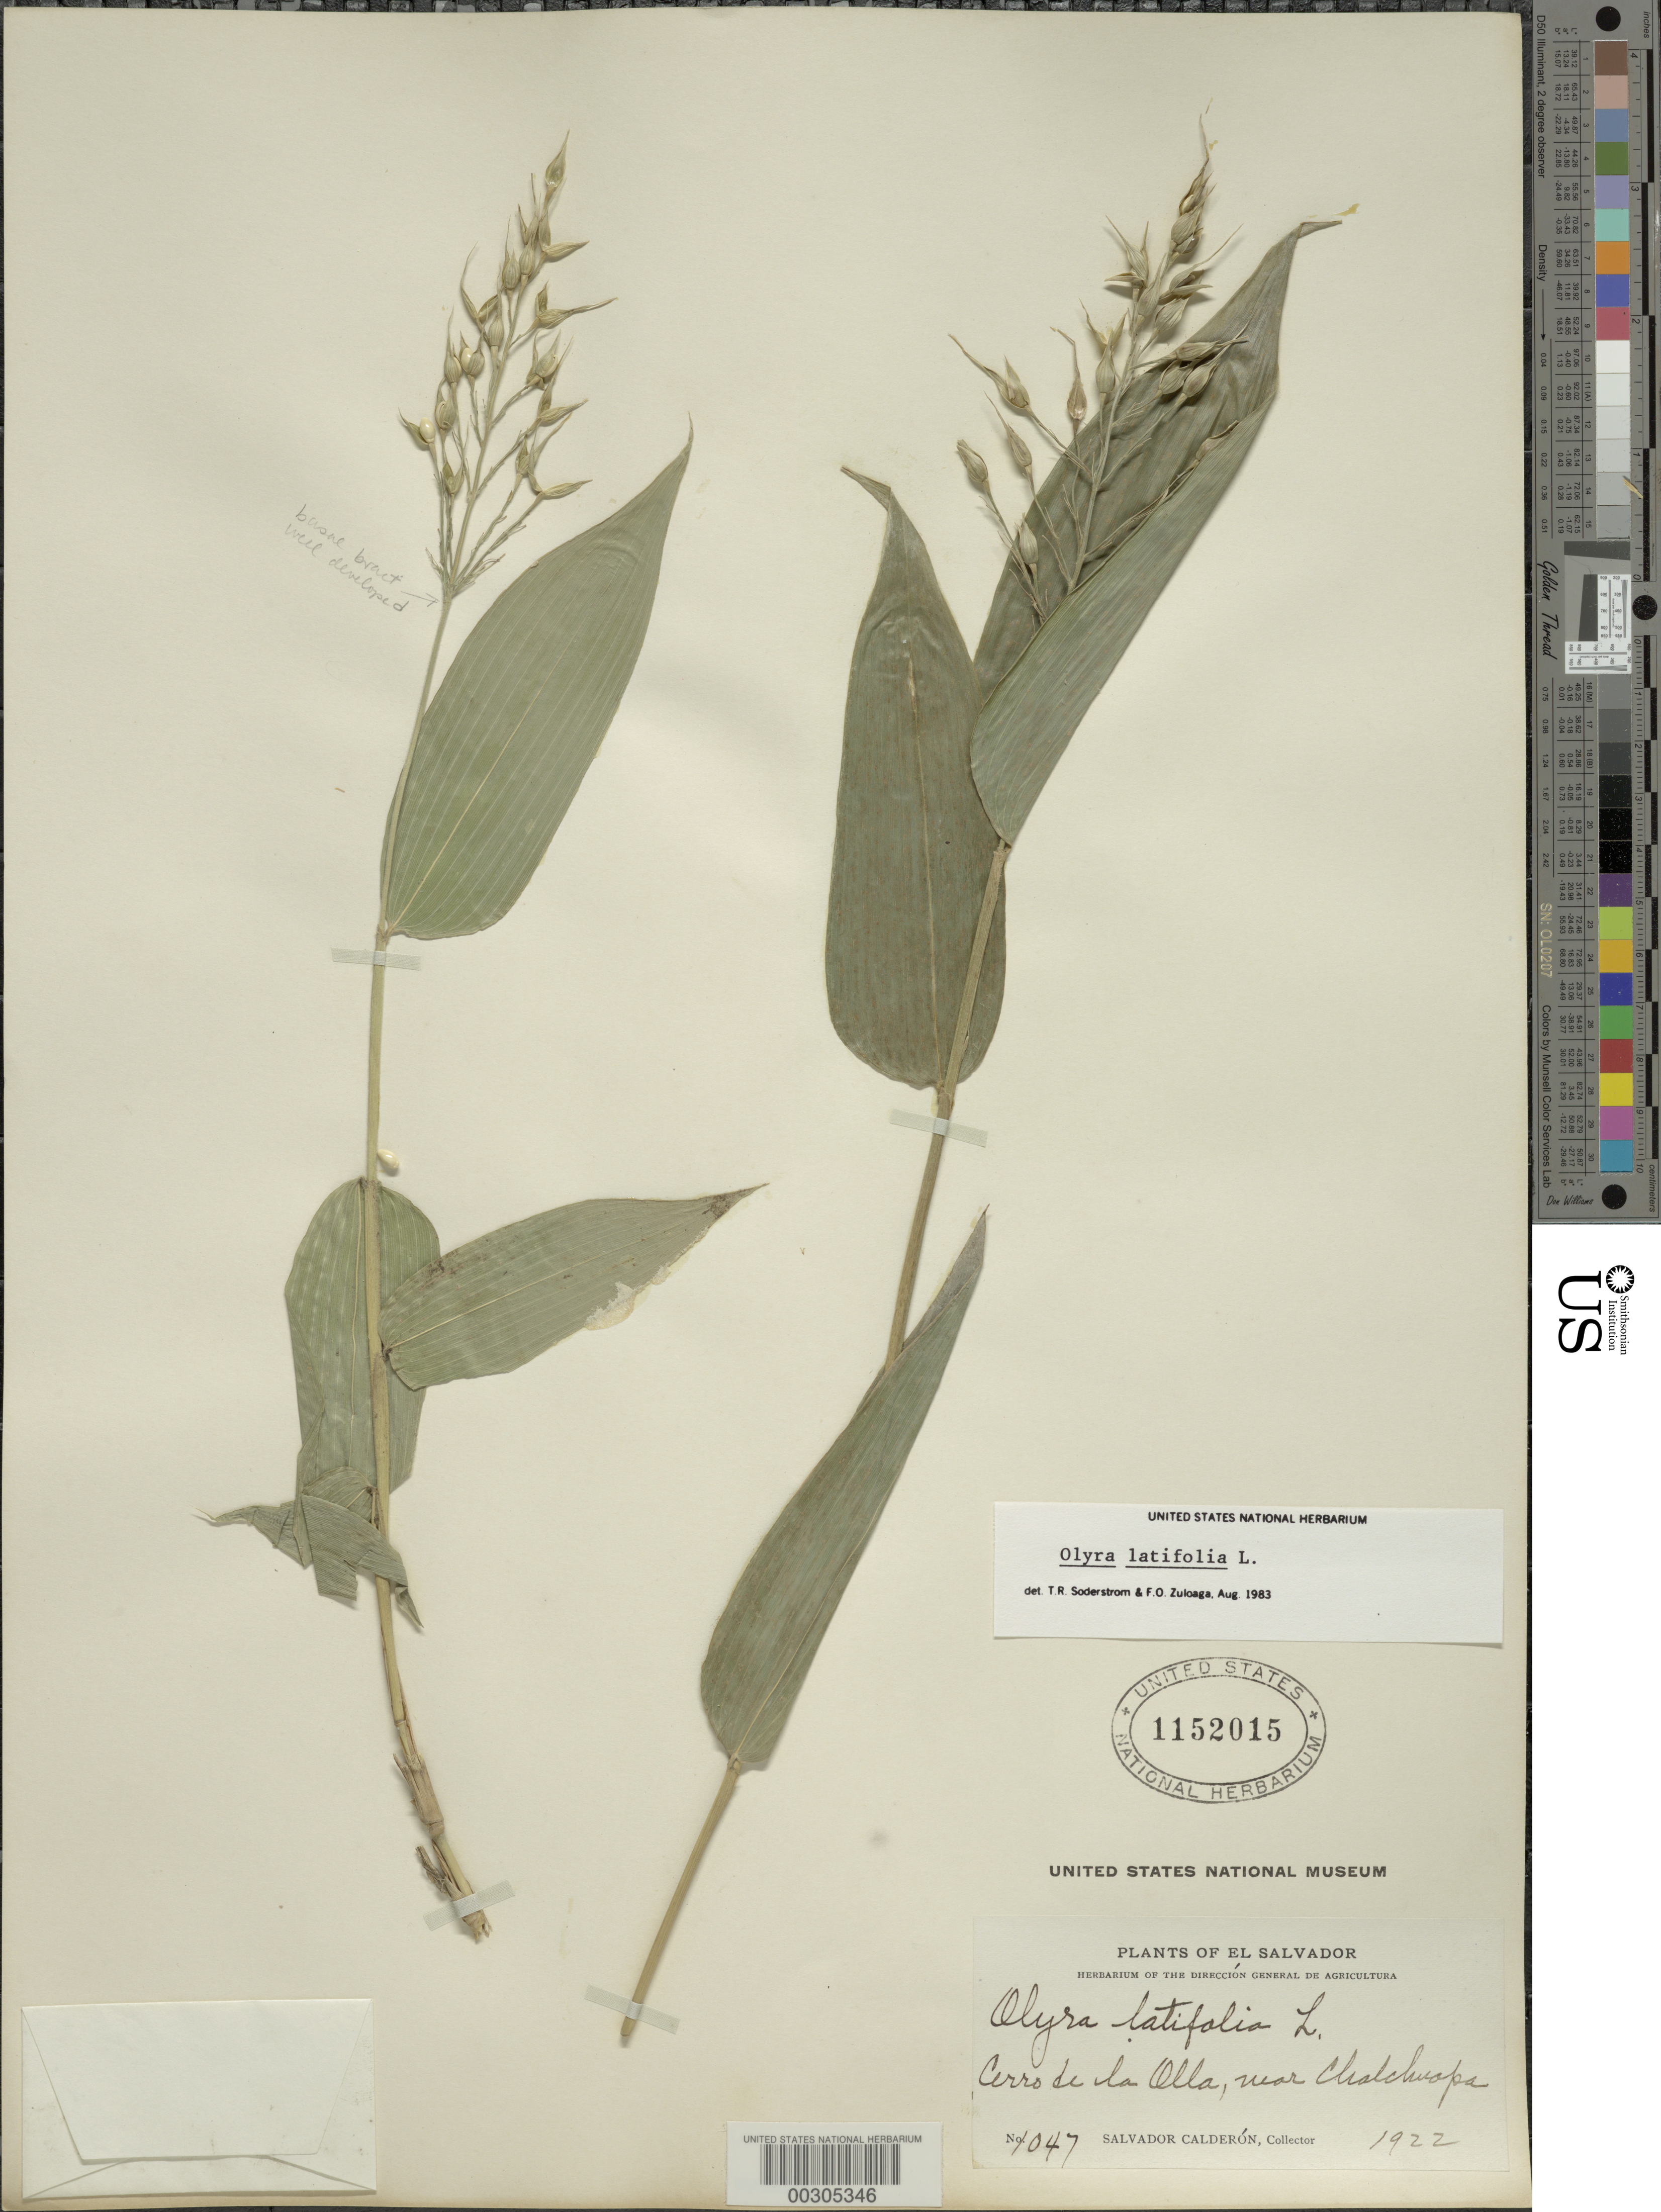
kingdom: Plantae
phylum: Tracheophyta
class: Liliopsida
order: Poales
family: Poaceae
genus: Olyra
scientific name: Olyra latifolia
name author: L.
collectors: S. Calderón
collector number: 1047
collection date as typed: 1922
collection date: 1922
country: El Salvador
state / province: Santa Ana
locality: Cerro de la olla, chalchuapa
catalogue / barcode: US 1152015